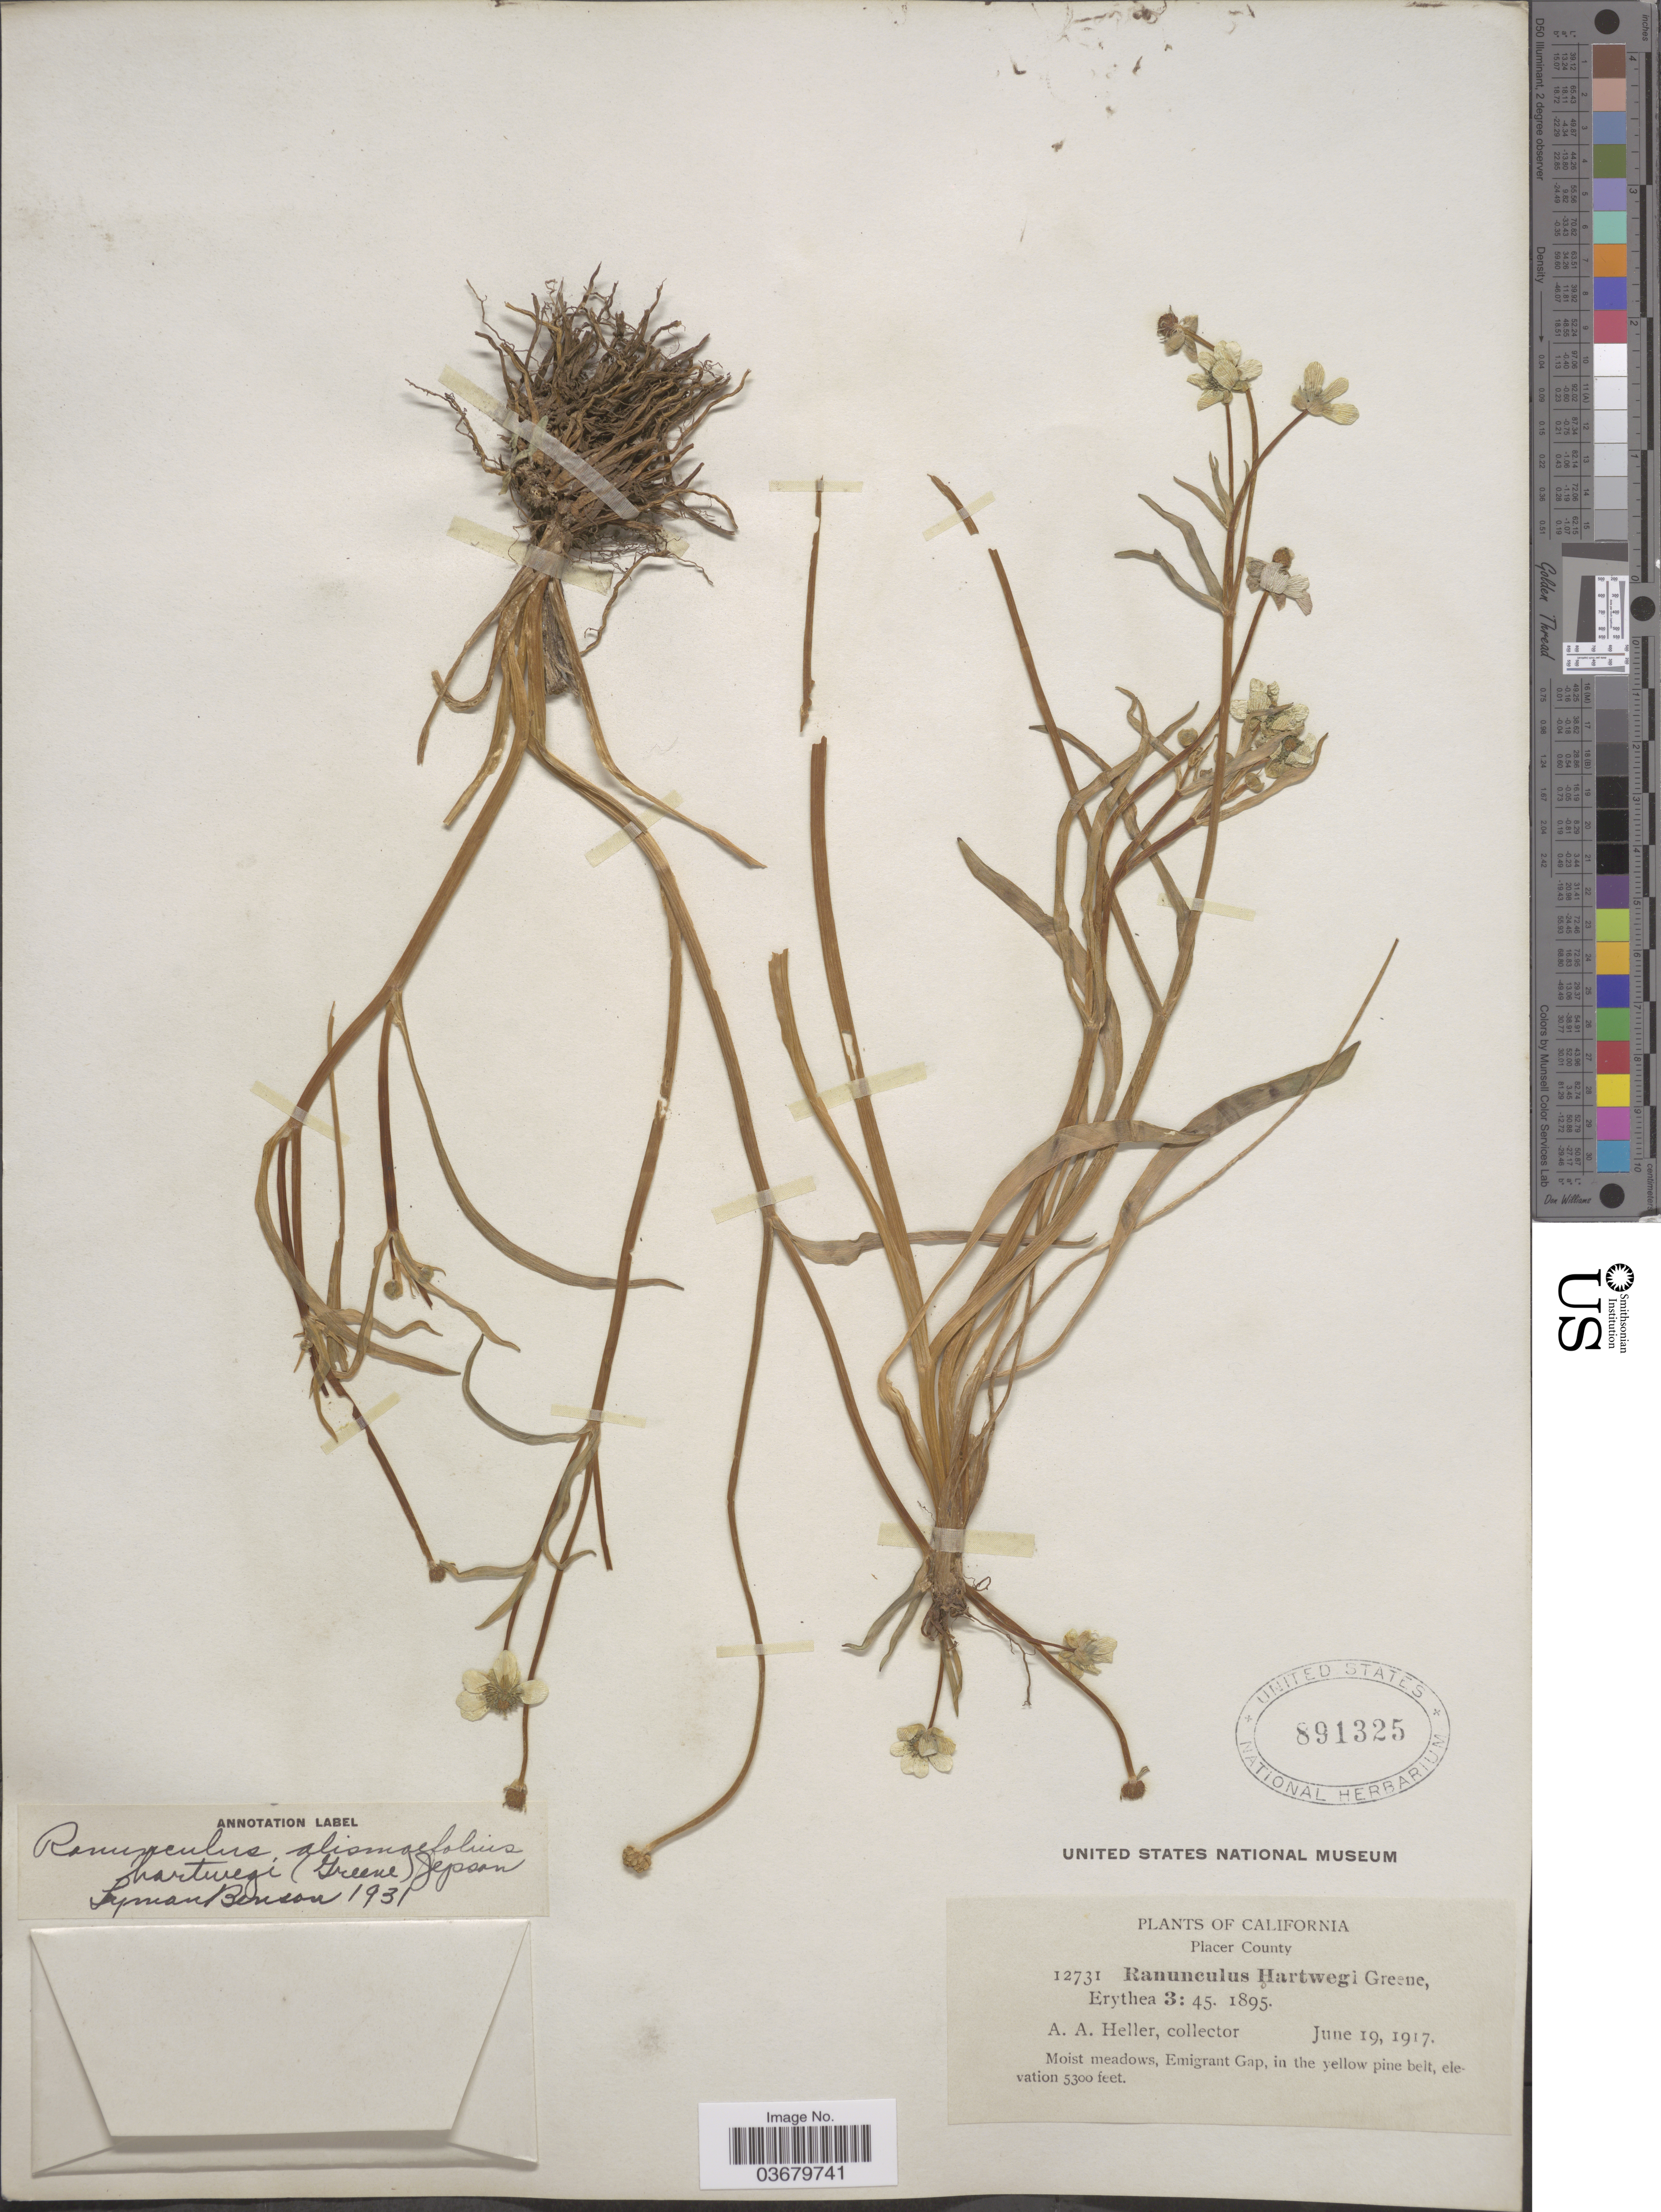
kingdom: Plantae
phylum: Tracheophyta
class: Magnoliopsida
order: Ranunculales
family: Ranunculaceae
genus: Ranunculus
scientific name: Ranunculus alismifolius var. hartwegii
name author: (Greene) Jeps.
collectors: A. A. Heller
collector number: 12731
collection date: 1917-06-19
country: United States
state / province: California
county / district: Placer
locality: Placer County. Emigrant Gap.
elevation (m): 1615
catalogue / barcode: US 891325